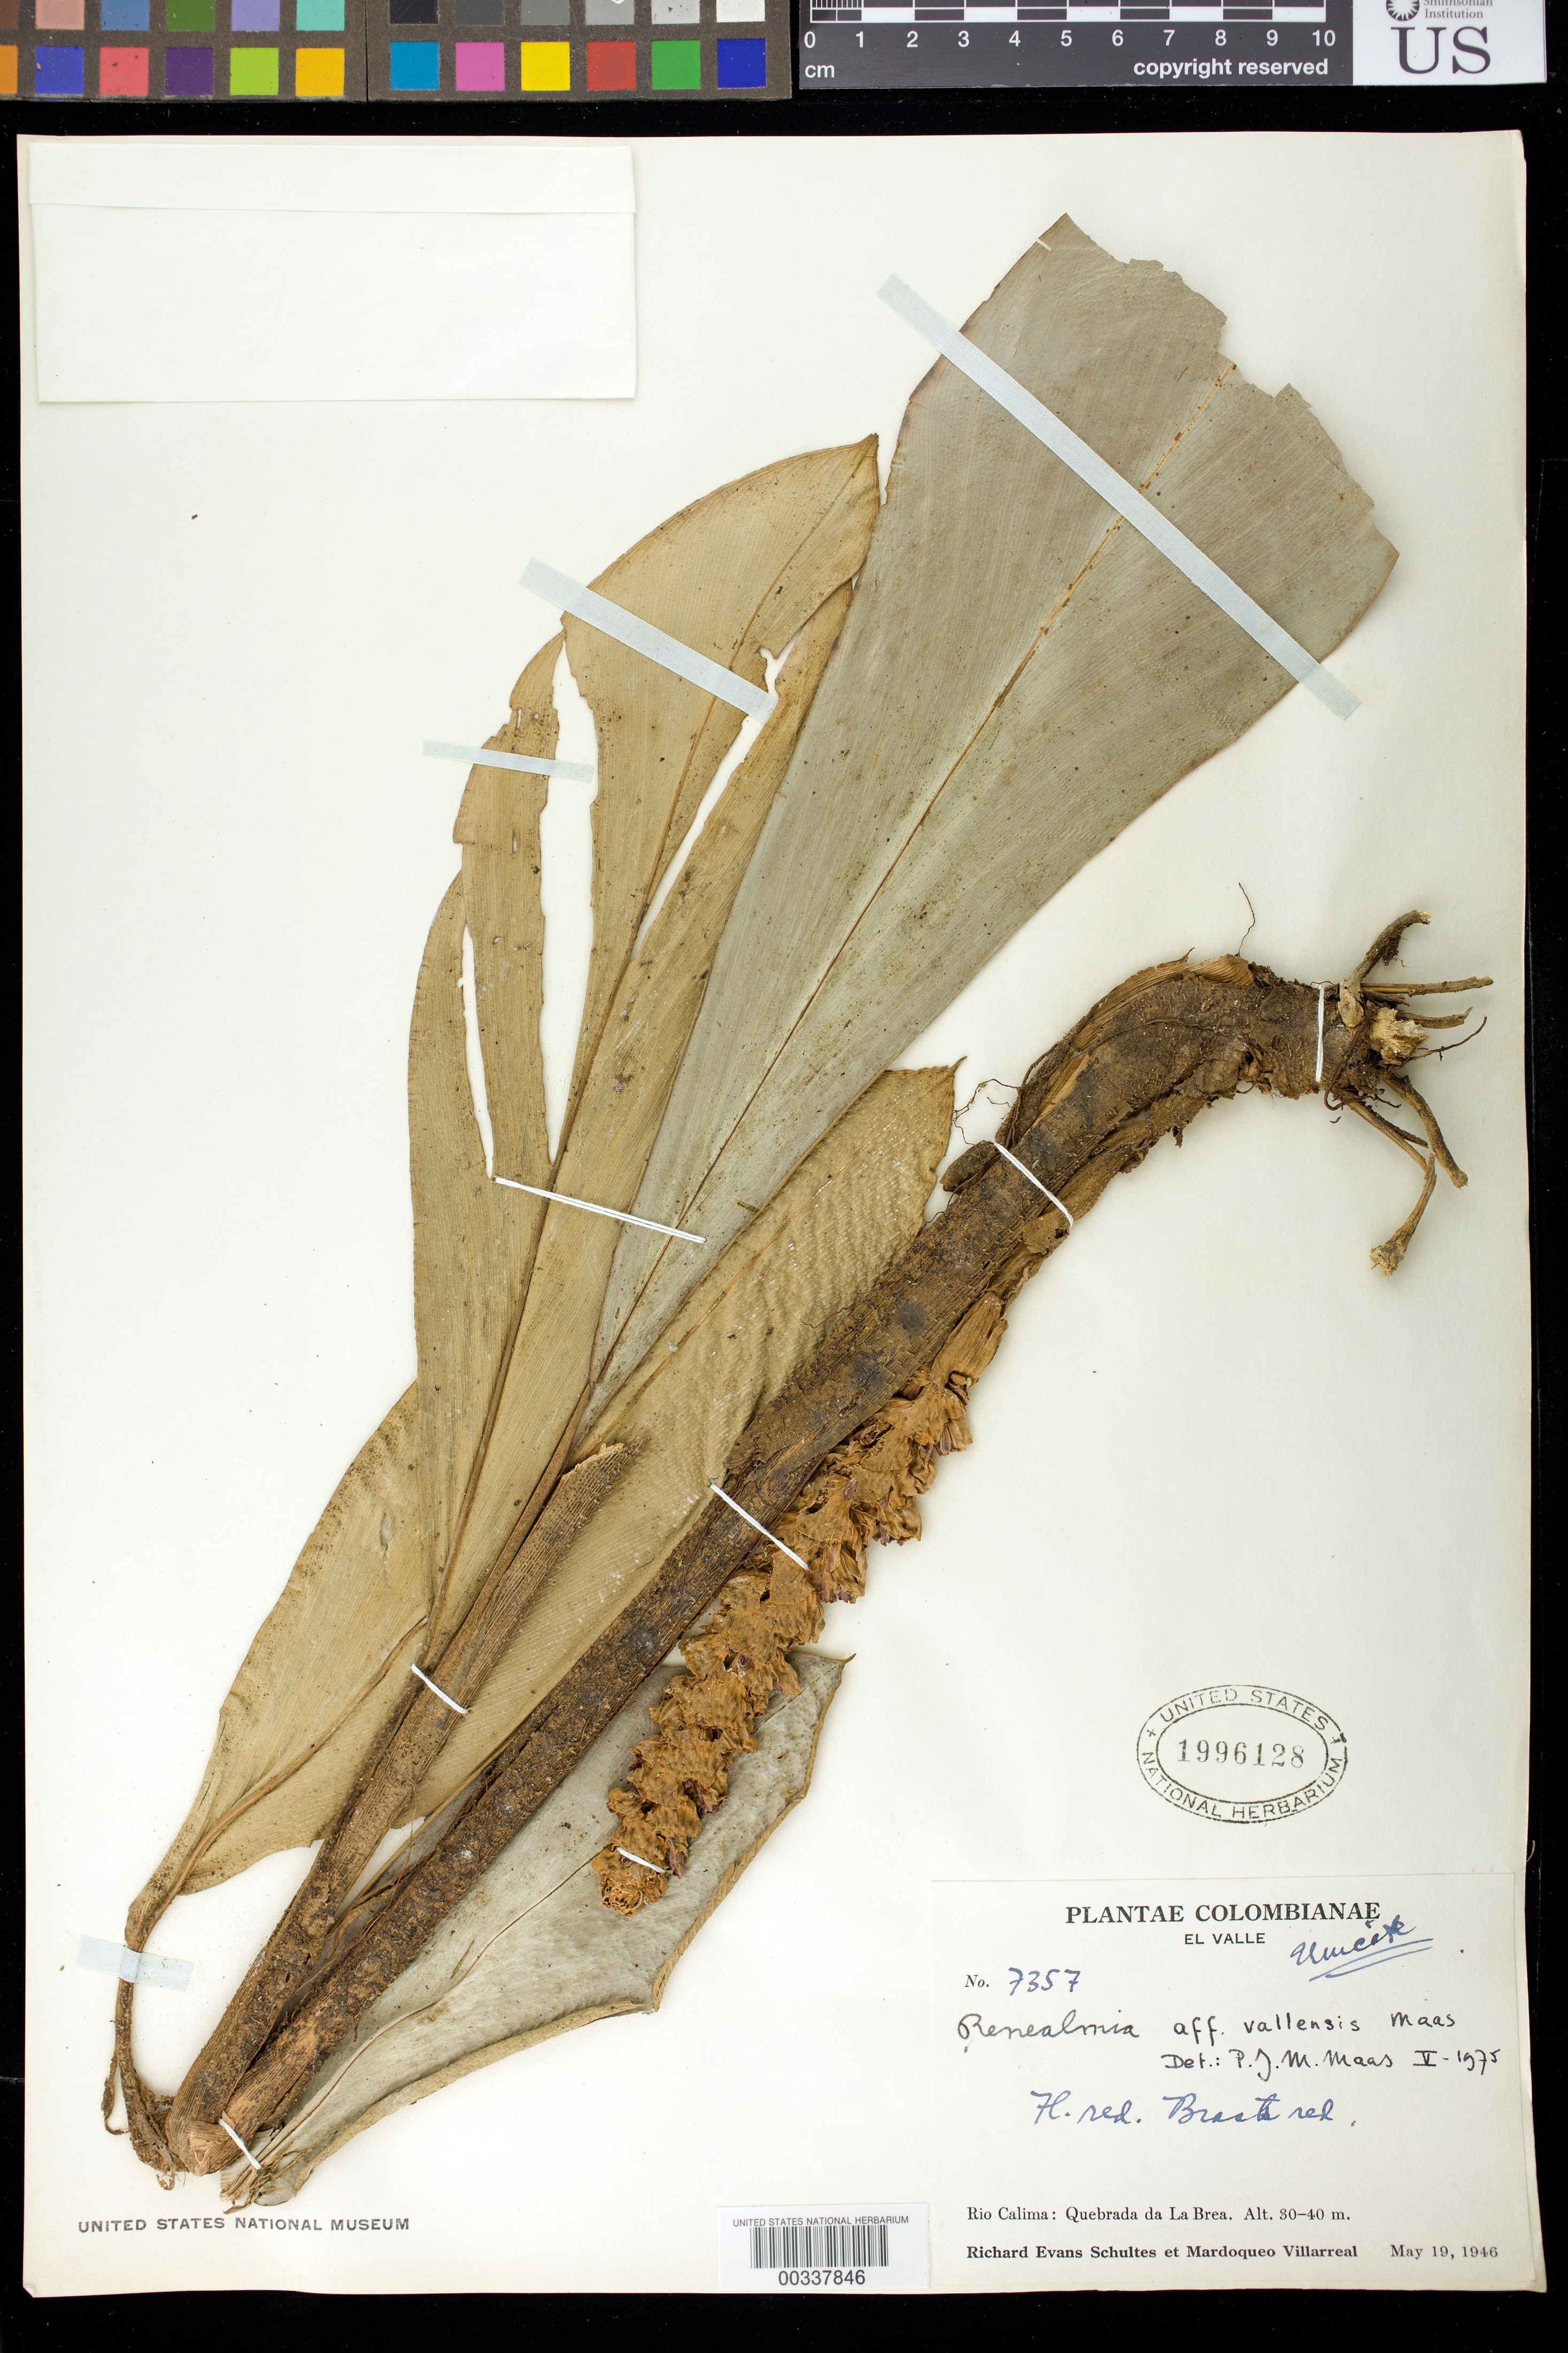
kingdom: Plantae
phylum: Tracheophyta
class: Liliopsida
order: Zingiberales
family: Zingiberaceae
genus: Renealmia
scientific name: Renealmia vallensis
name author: Maas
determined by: Maas, Paul J. M.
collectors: R. E. Schultes & M. Villarreal V.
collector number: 7357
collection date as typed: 19 May 1946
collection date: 1946-05-19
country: Colombia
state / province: Valle del Cauca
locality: Rio Calima, Quebrada de La Brea.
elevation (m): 30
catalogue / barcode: US 1996128